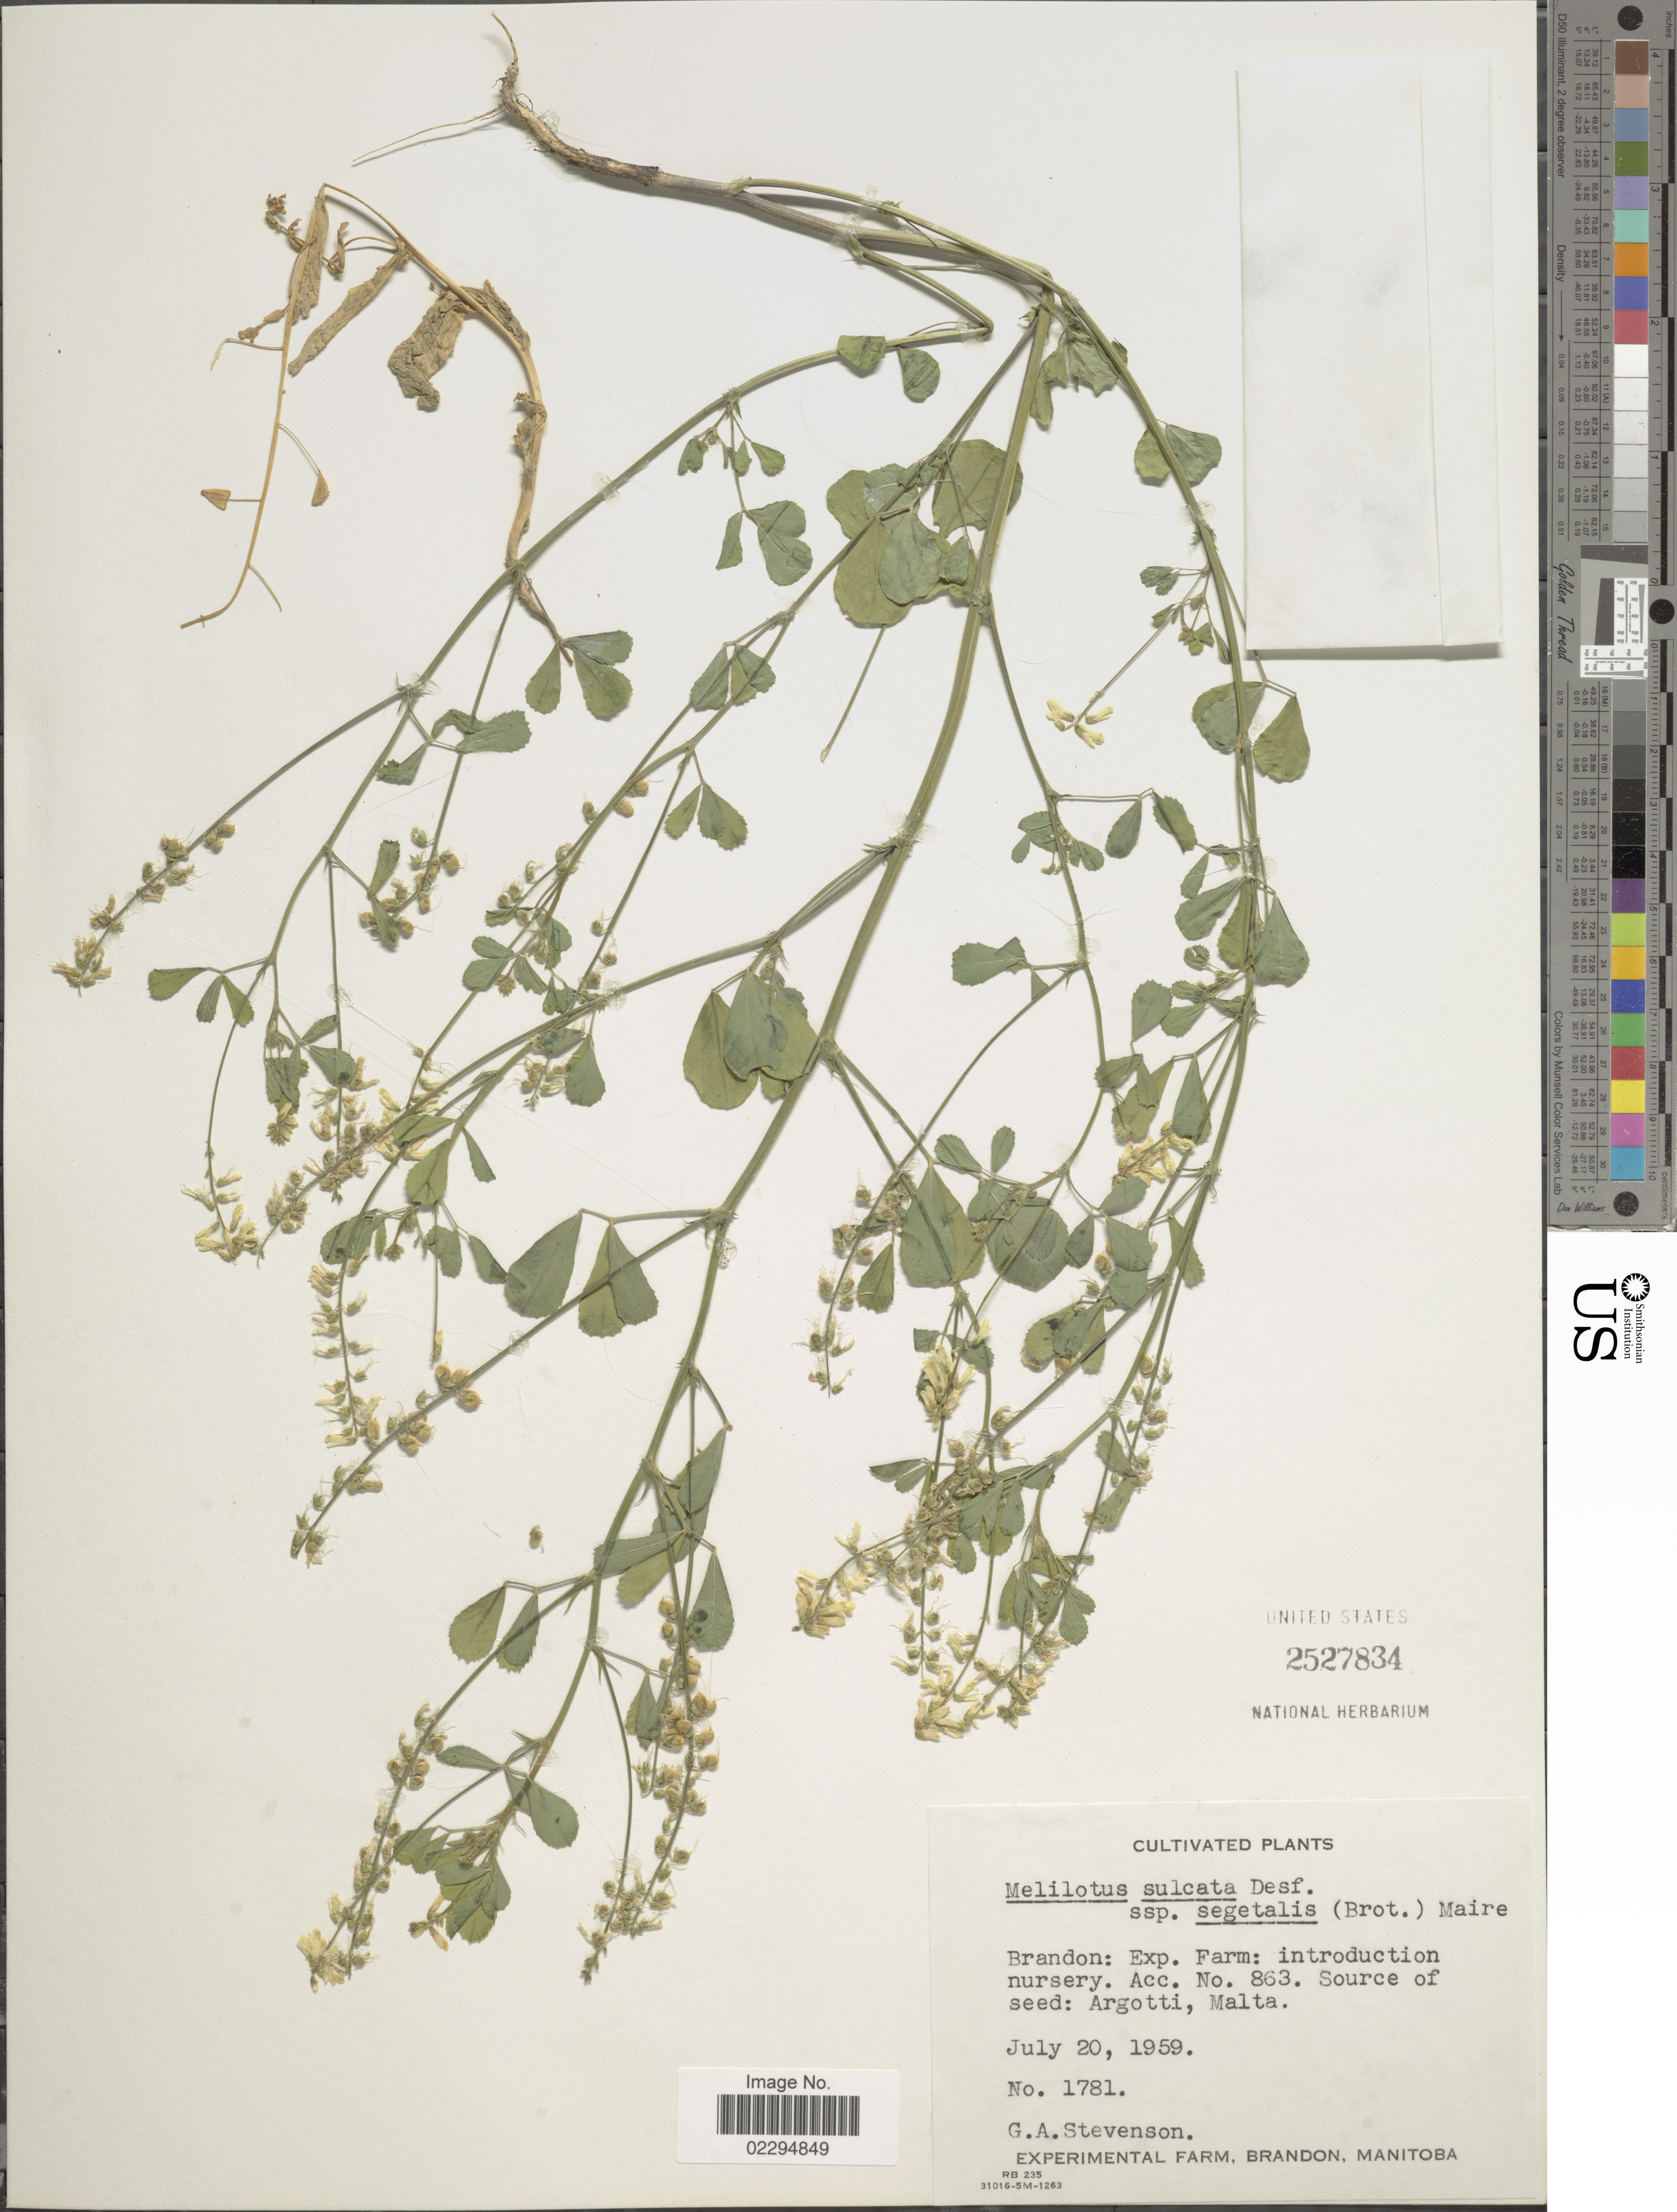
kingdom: Plantae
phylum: Tracheophyta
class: Magnoliopsida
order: Fabales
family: Fabaceae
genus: Melilotus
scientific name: Melilotus segetalis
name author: Ser.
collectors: G. Stevenson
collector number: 1781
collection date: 1959-07-20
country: Canada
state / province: Manitoba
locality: Brandon: Exp. Farm: introduction nursery.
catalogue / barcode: US 2527834